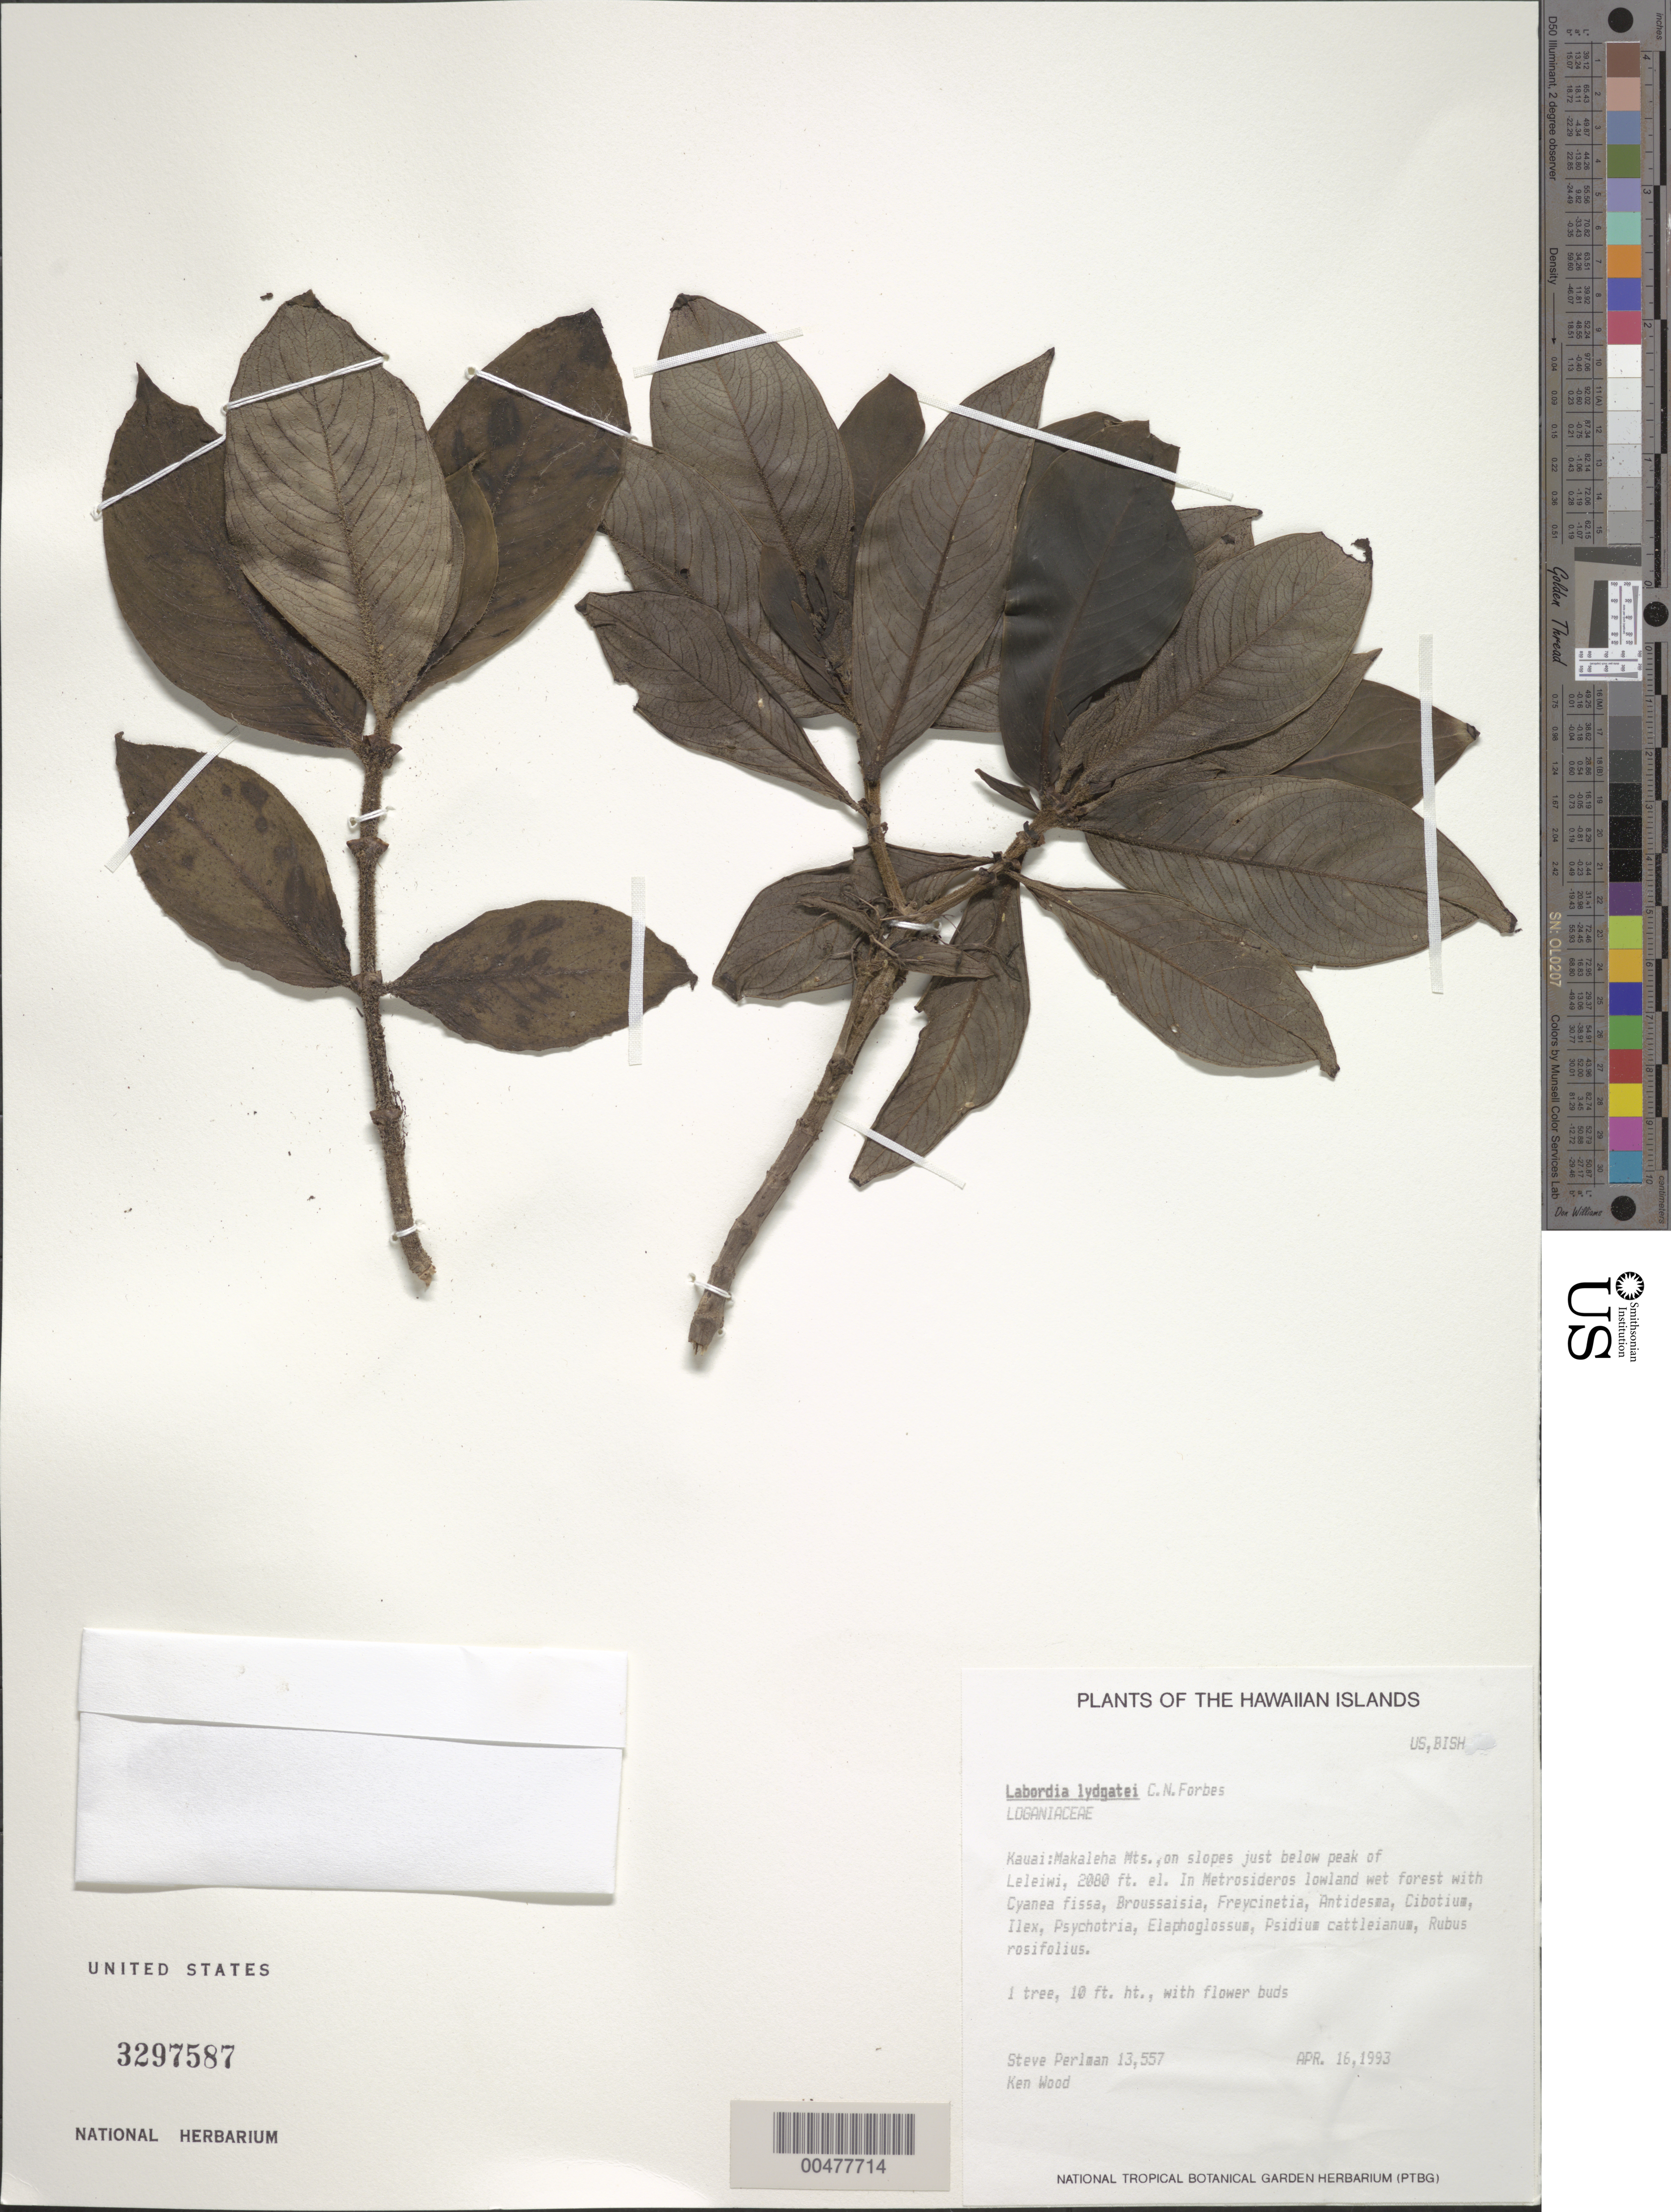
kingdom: Plantae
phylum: Tracheophyta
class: Magnoliopsida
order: Gentianales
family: Loganiaceae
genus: Geniostoma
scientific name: Geniostoma lydgatei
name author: (C.N. Forbes) Byng & Christenh.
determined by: Wagner, W. L., (BOT), Smithsonian Institution - National Museum of Natural History (UNITED STATES)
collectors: S. P. Perlman & K. Wood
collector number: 13557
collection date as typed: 16 Apr 1993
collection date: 1993-04-16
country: United States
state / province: Hawaii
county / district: Kauai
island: Kaua'i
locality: Makaleha Mts., on slopes just below peak of Leleiwi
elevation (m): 634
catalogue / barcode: US 3297587